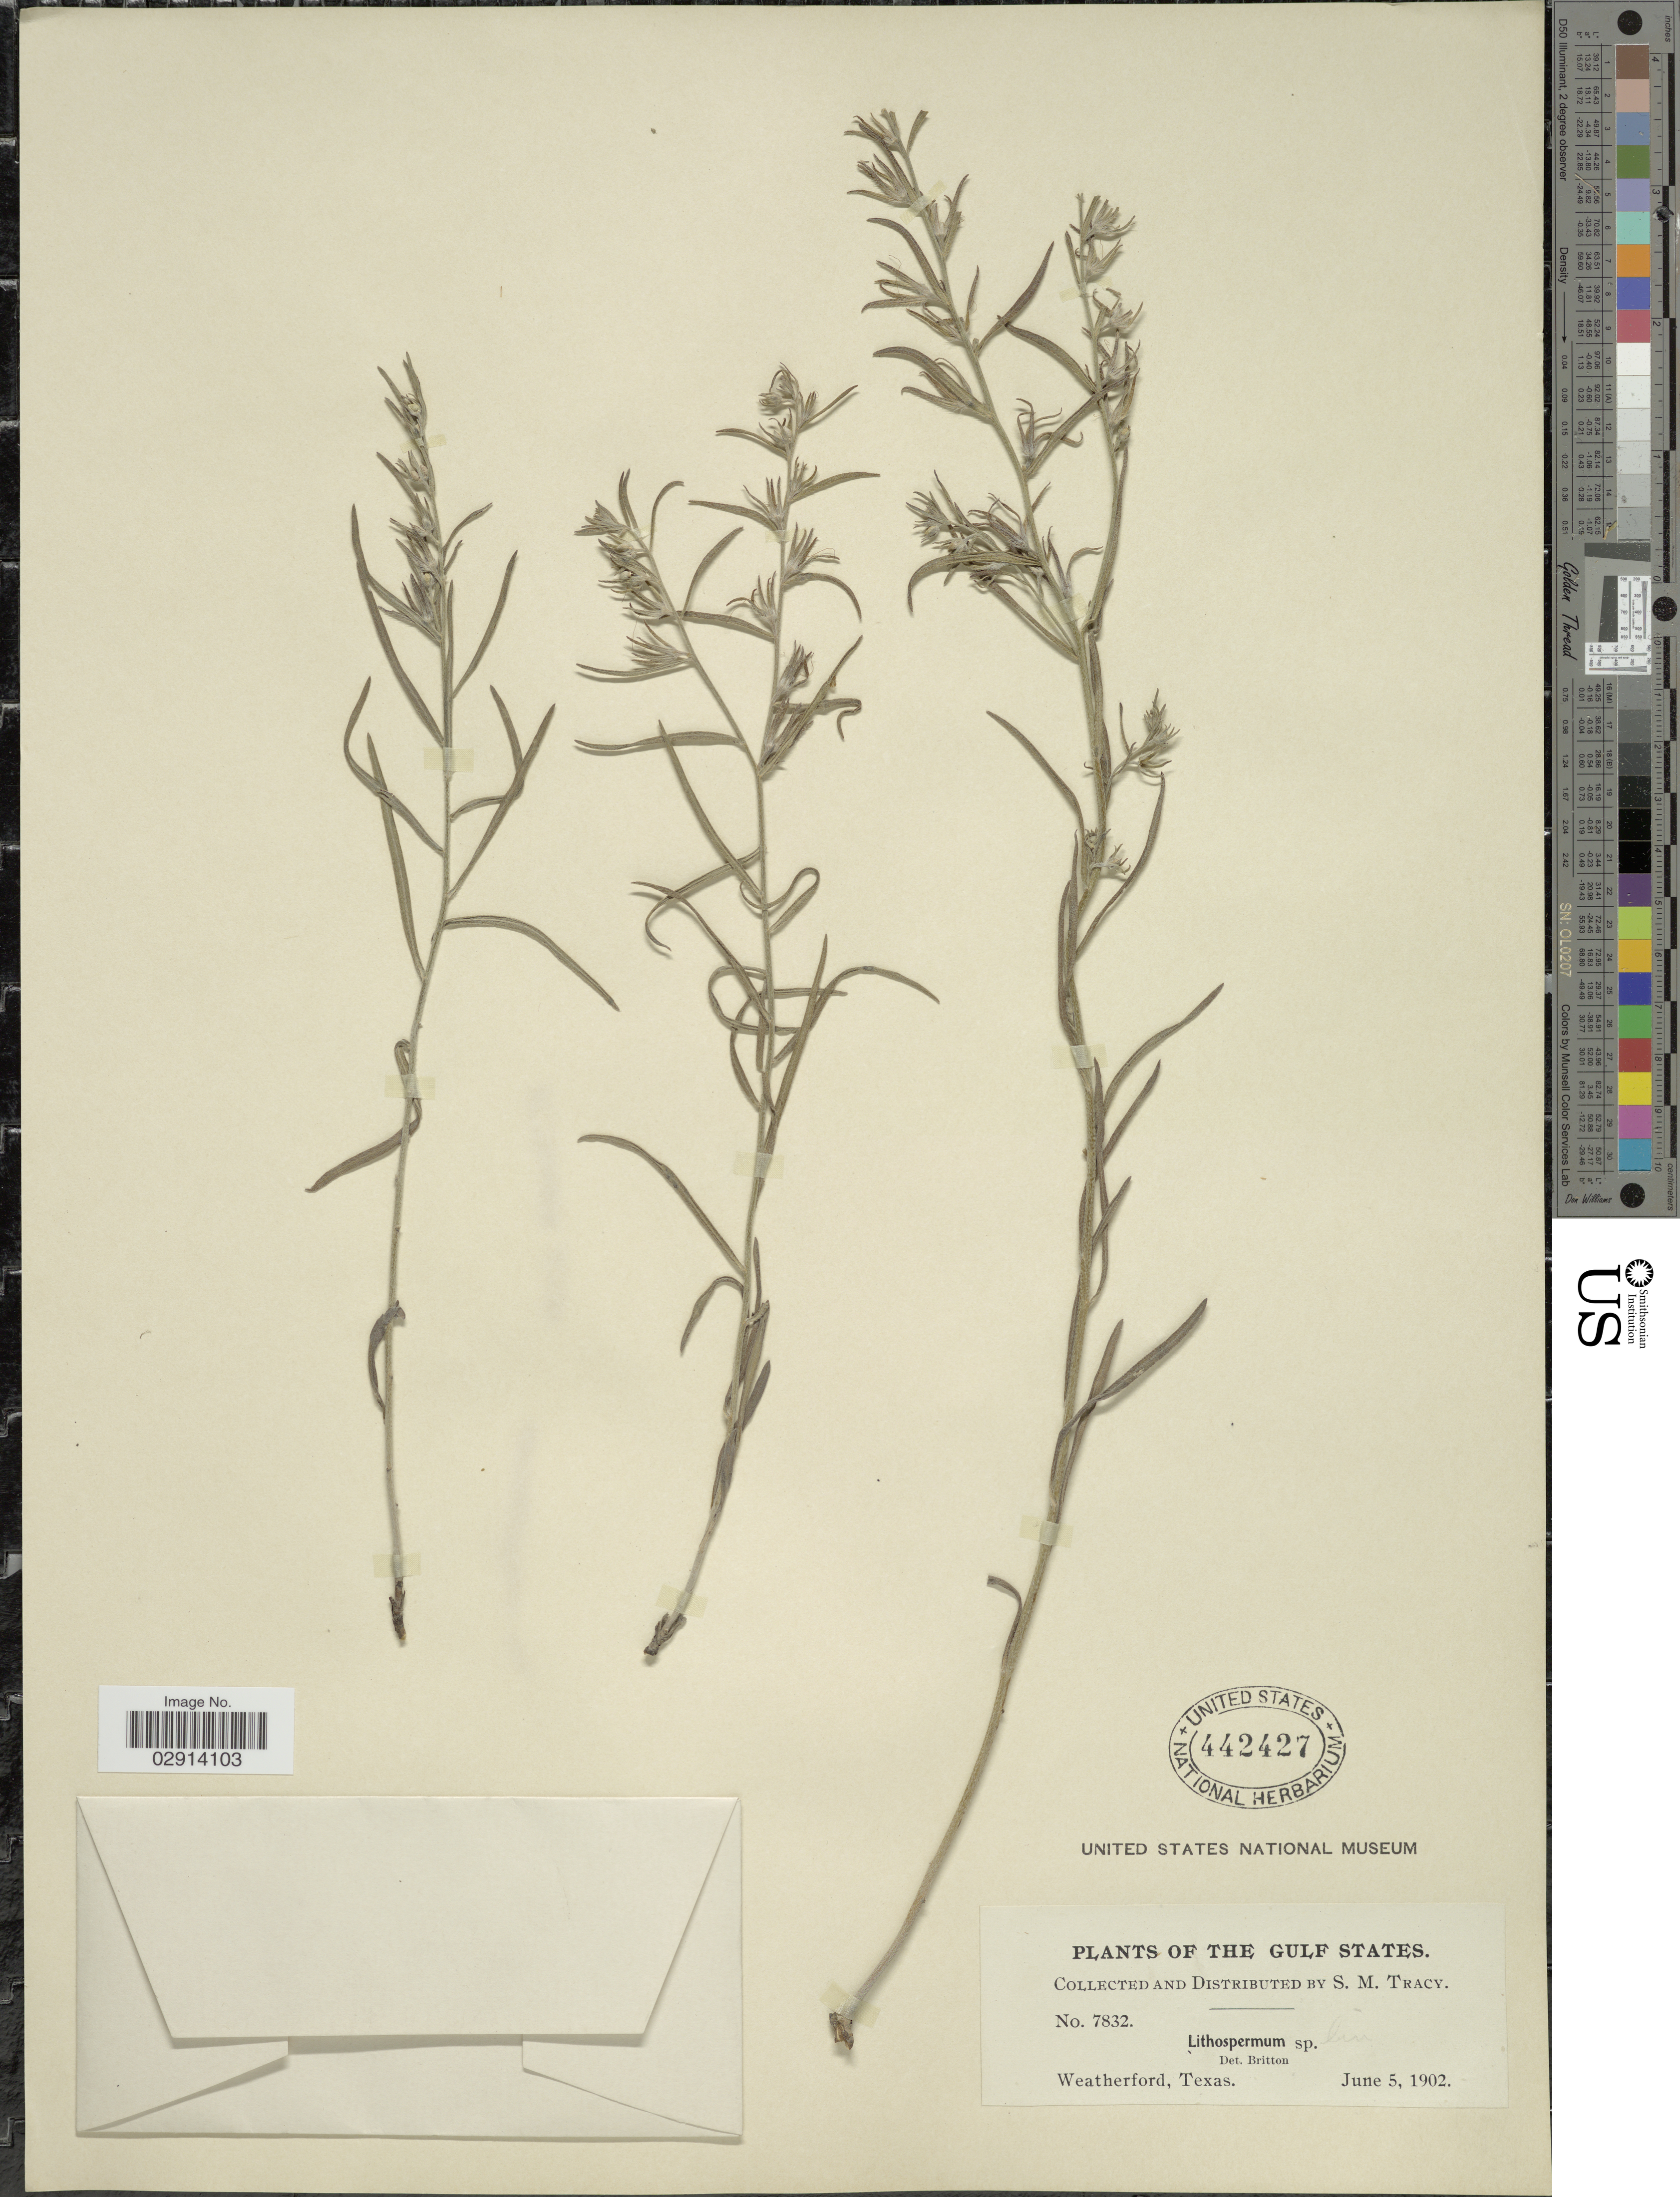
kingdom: Plantae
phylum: Tracheophyta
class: Magnoliopsida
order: Boraginales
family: Boraginaceae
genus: Lithospermum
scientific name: Lithospermum incisum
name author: Lehm.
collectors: S. M. Tracy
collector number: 7832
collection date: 1902-06-05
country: United States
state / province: Texas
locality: Gulf States. Weatherford.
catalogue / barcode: US 442427